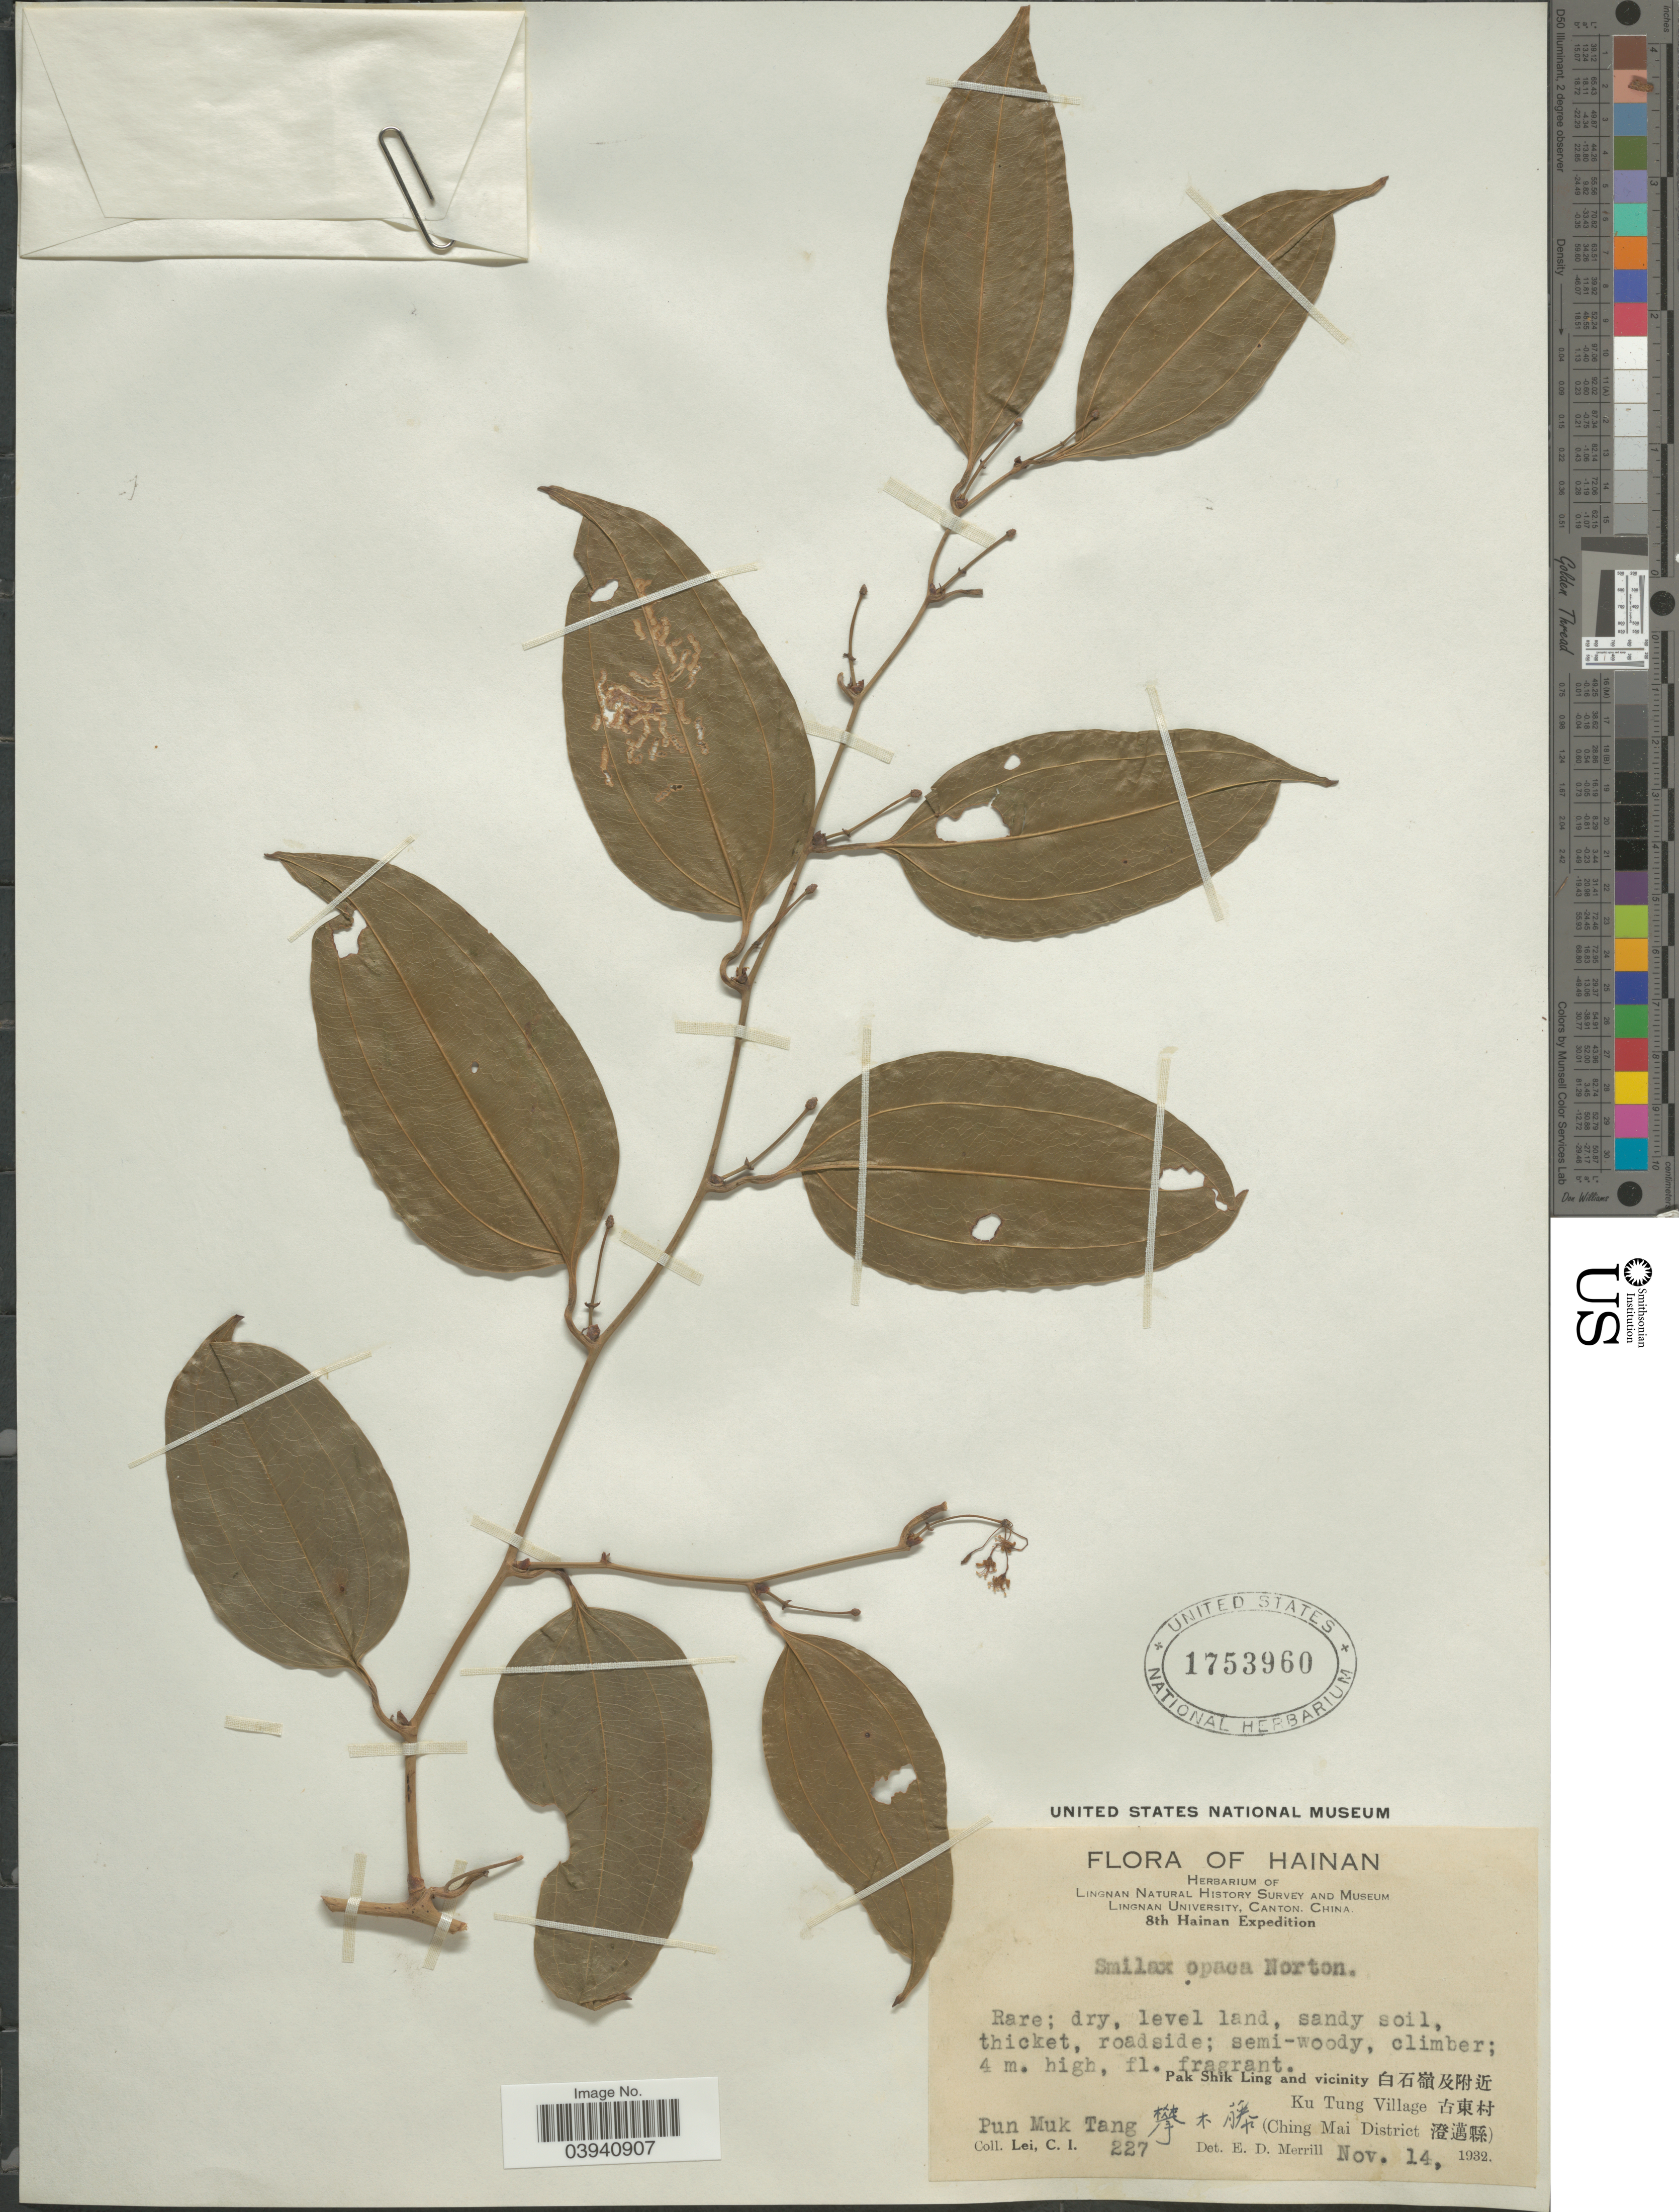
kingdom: Plantae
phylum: Tracheophyta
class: Liliopsida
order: Liliales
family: Smilacaceae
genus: Smilax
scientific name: Smilax opaca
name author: (A. DC.) J.B. Norton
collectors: C. I. Lei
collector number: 227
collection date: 1932-11-14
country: China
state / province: Hainan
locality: PakShikLing and Vicinity, Ku Tung Village, (Ching Mai District)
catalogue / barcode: US 1753960